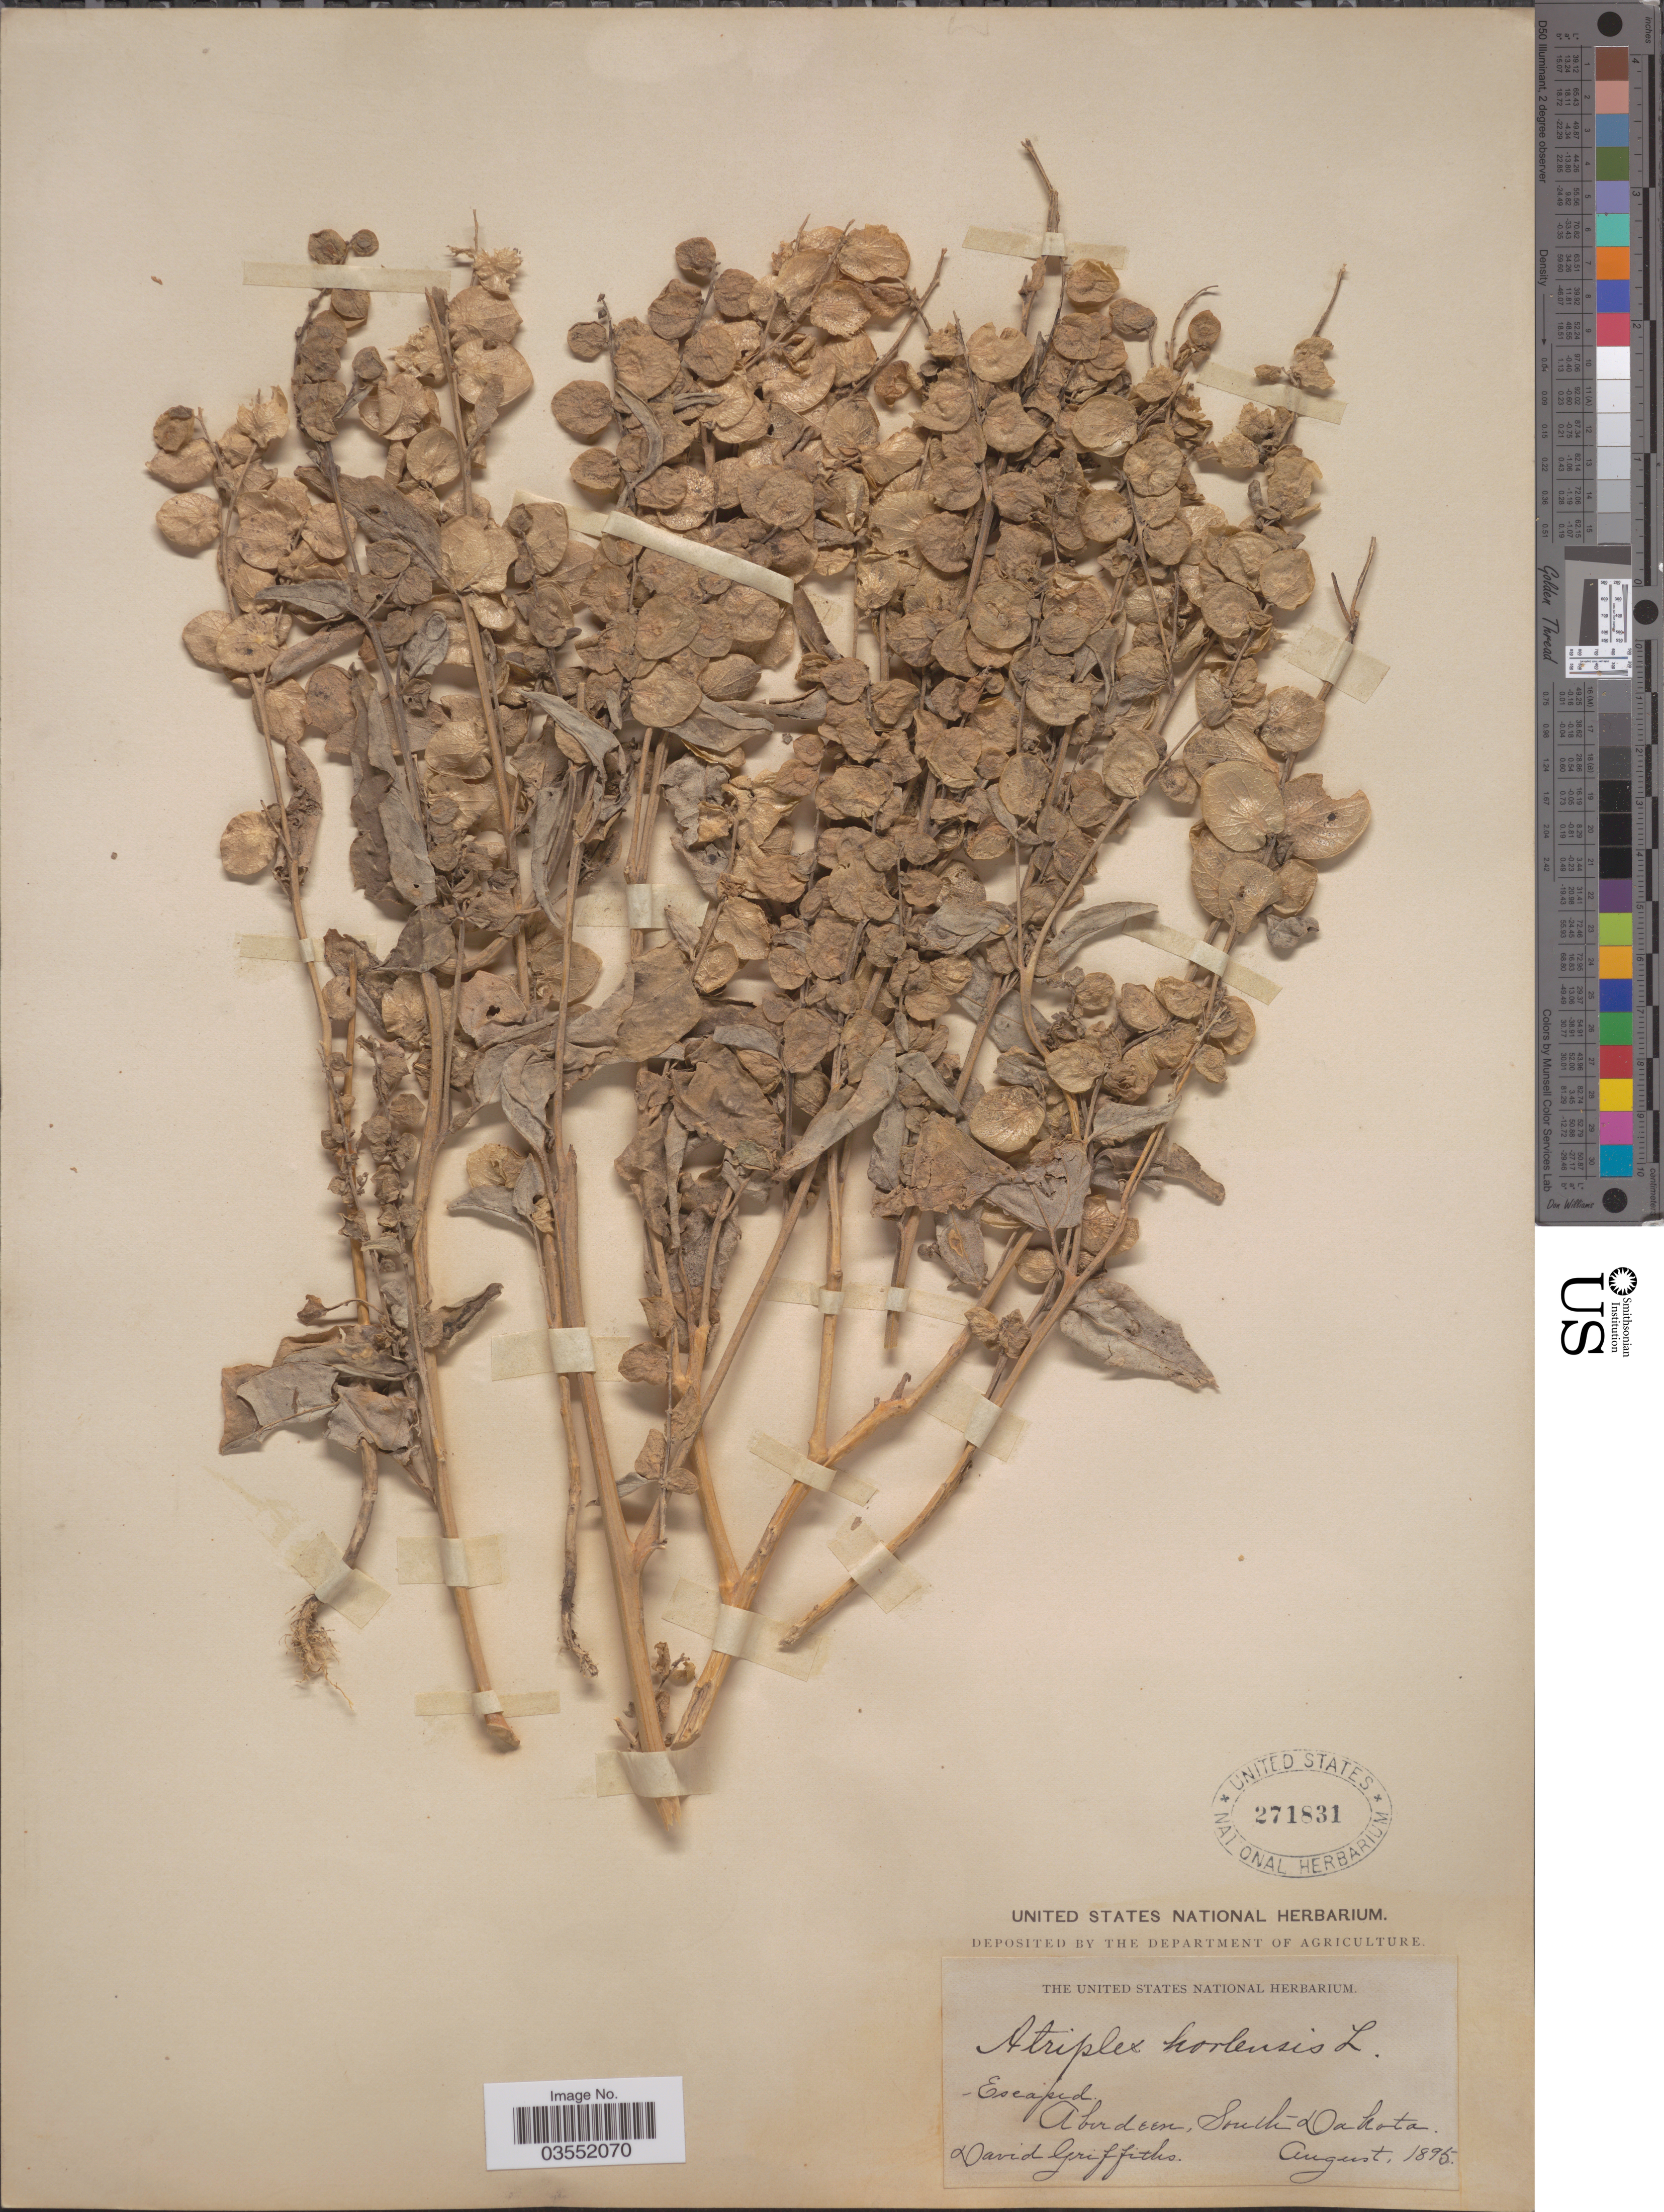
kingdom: Plantae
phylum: Tracheophyta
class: Magnoliopsida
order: Caryophyllales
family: Amaranthaceae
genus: Atriplex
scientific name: Atriplex hortensis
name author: L.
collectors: D. Griffiths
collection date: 1895-08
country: United States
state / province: South Dakota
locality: Aberdeen.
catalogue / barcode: US 271831